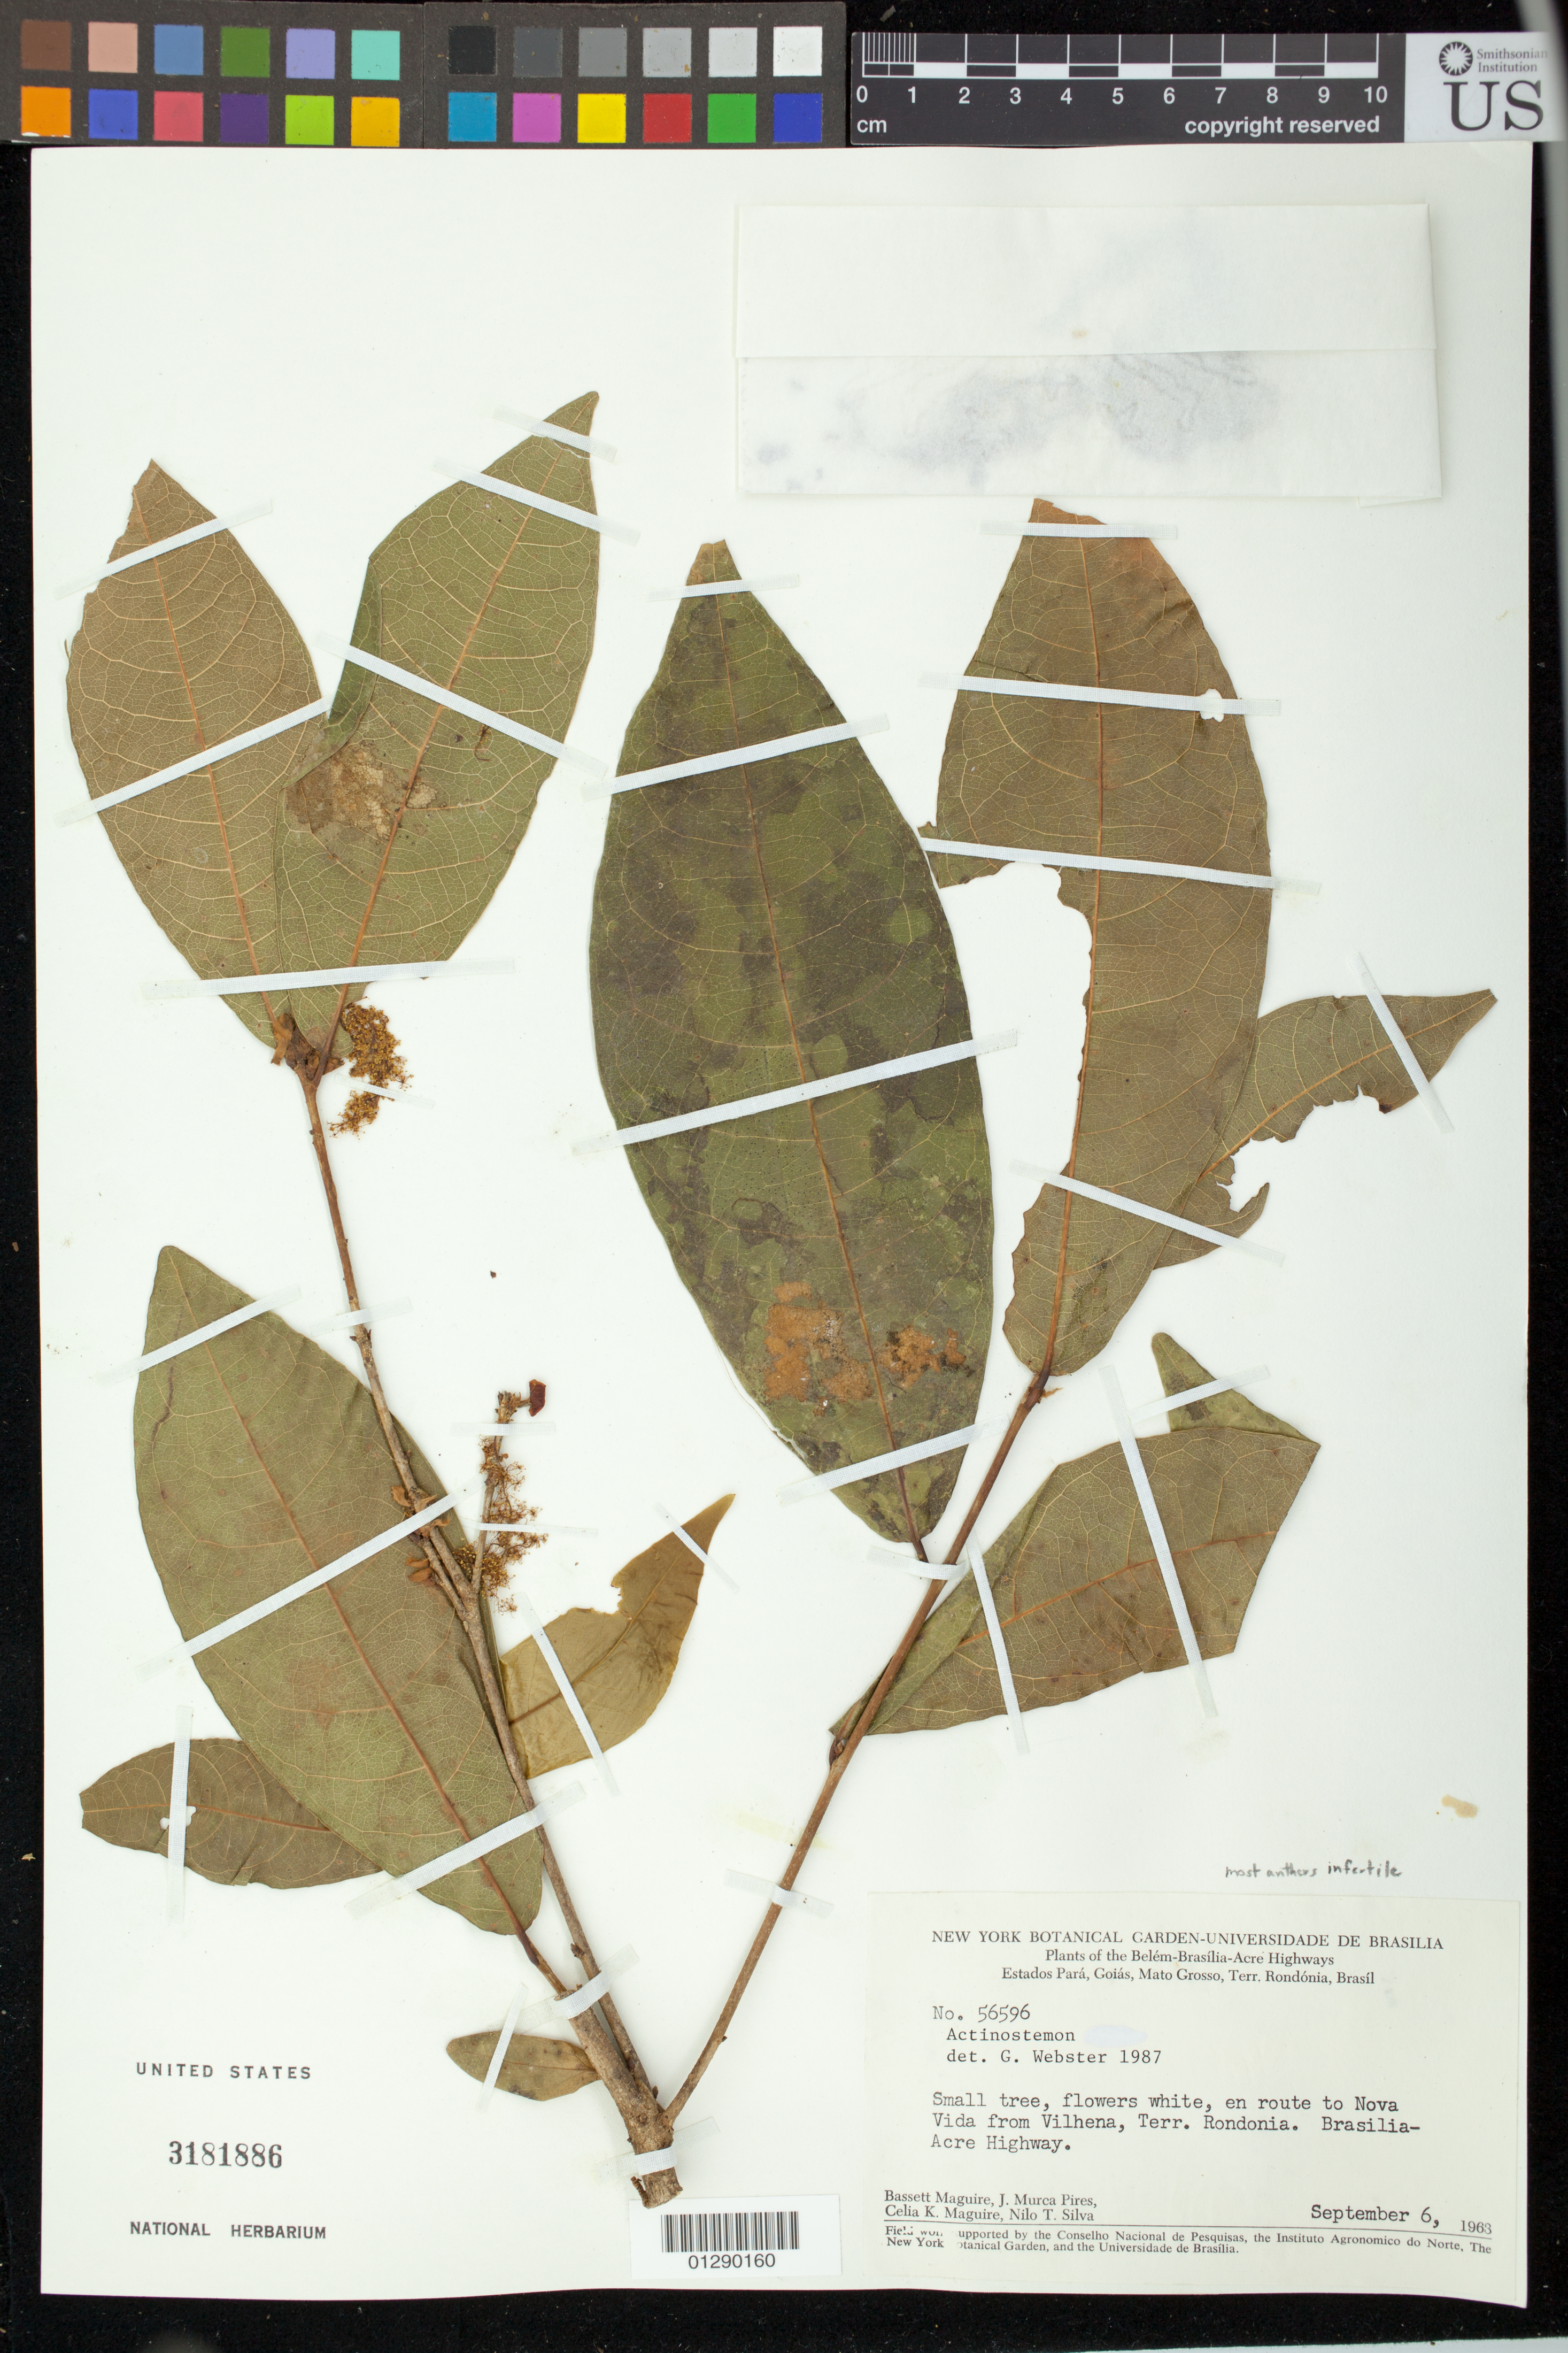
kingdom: Plantae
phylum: Tracheophyta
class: Magnoliopsida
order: Malpighiales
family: Euphorbiaceae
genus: Actinostemon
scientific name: Actinostemon amazonicus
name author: Pax & K. Hoffm.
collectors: B. Maguire, M. J. Pires, C. K. Maguire & N. T. Silva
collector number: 56596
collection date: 1963-09-06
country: Brazil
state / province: Rondônia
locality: en route to Nova Vida from Vilhena, Terr. Rondonia. Brasilia-Acre Highway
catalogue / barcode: US 3181886